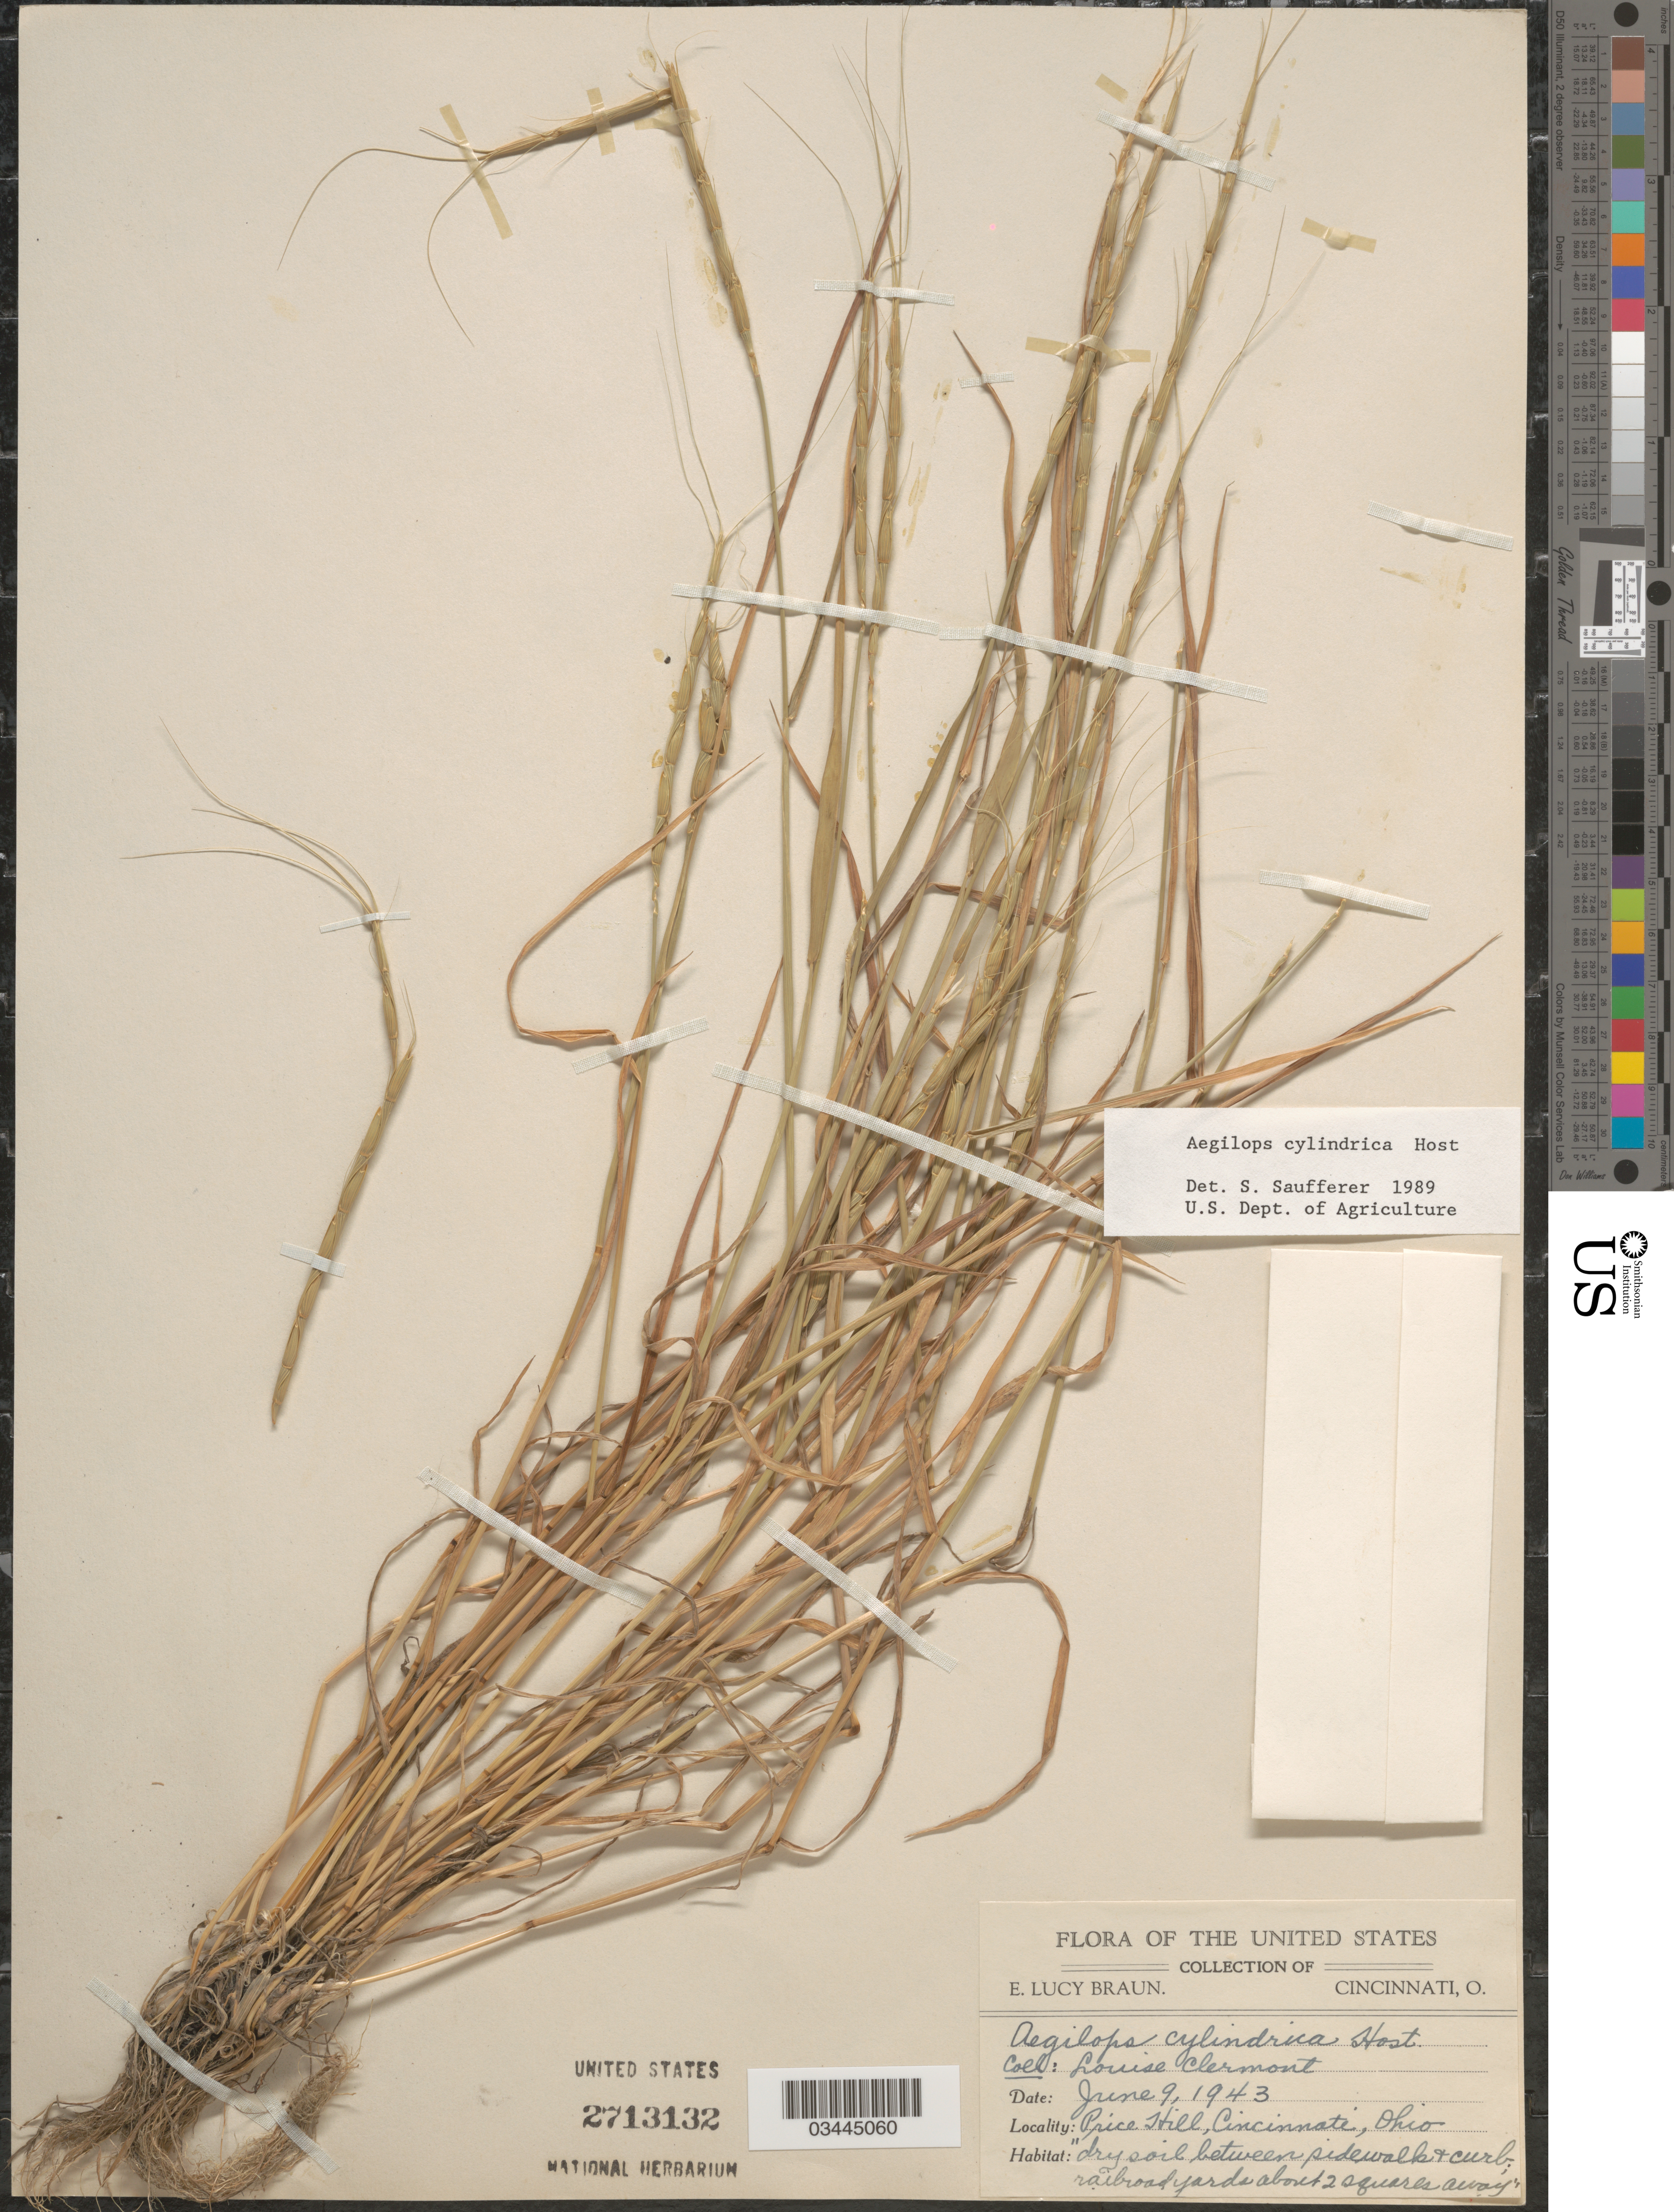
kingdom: Plantae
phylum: Tracheophyta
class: Liliopsida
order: Poales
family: Poaceae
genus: Aegilops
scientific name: Aegilops cylindrica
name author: Host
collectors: E. L. Braun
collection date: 1943-06-09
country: United States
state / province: Ohio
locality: Price Hill, Cincinnati, dry soil between sidewalk + curb; railroad yards about 2 squares way.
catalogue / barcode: US 2713132